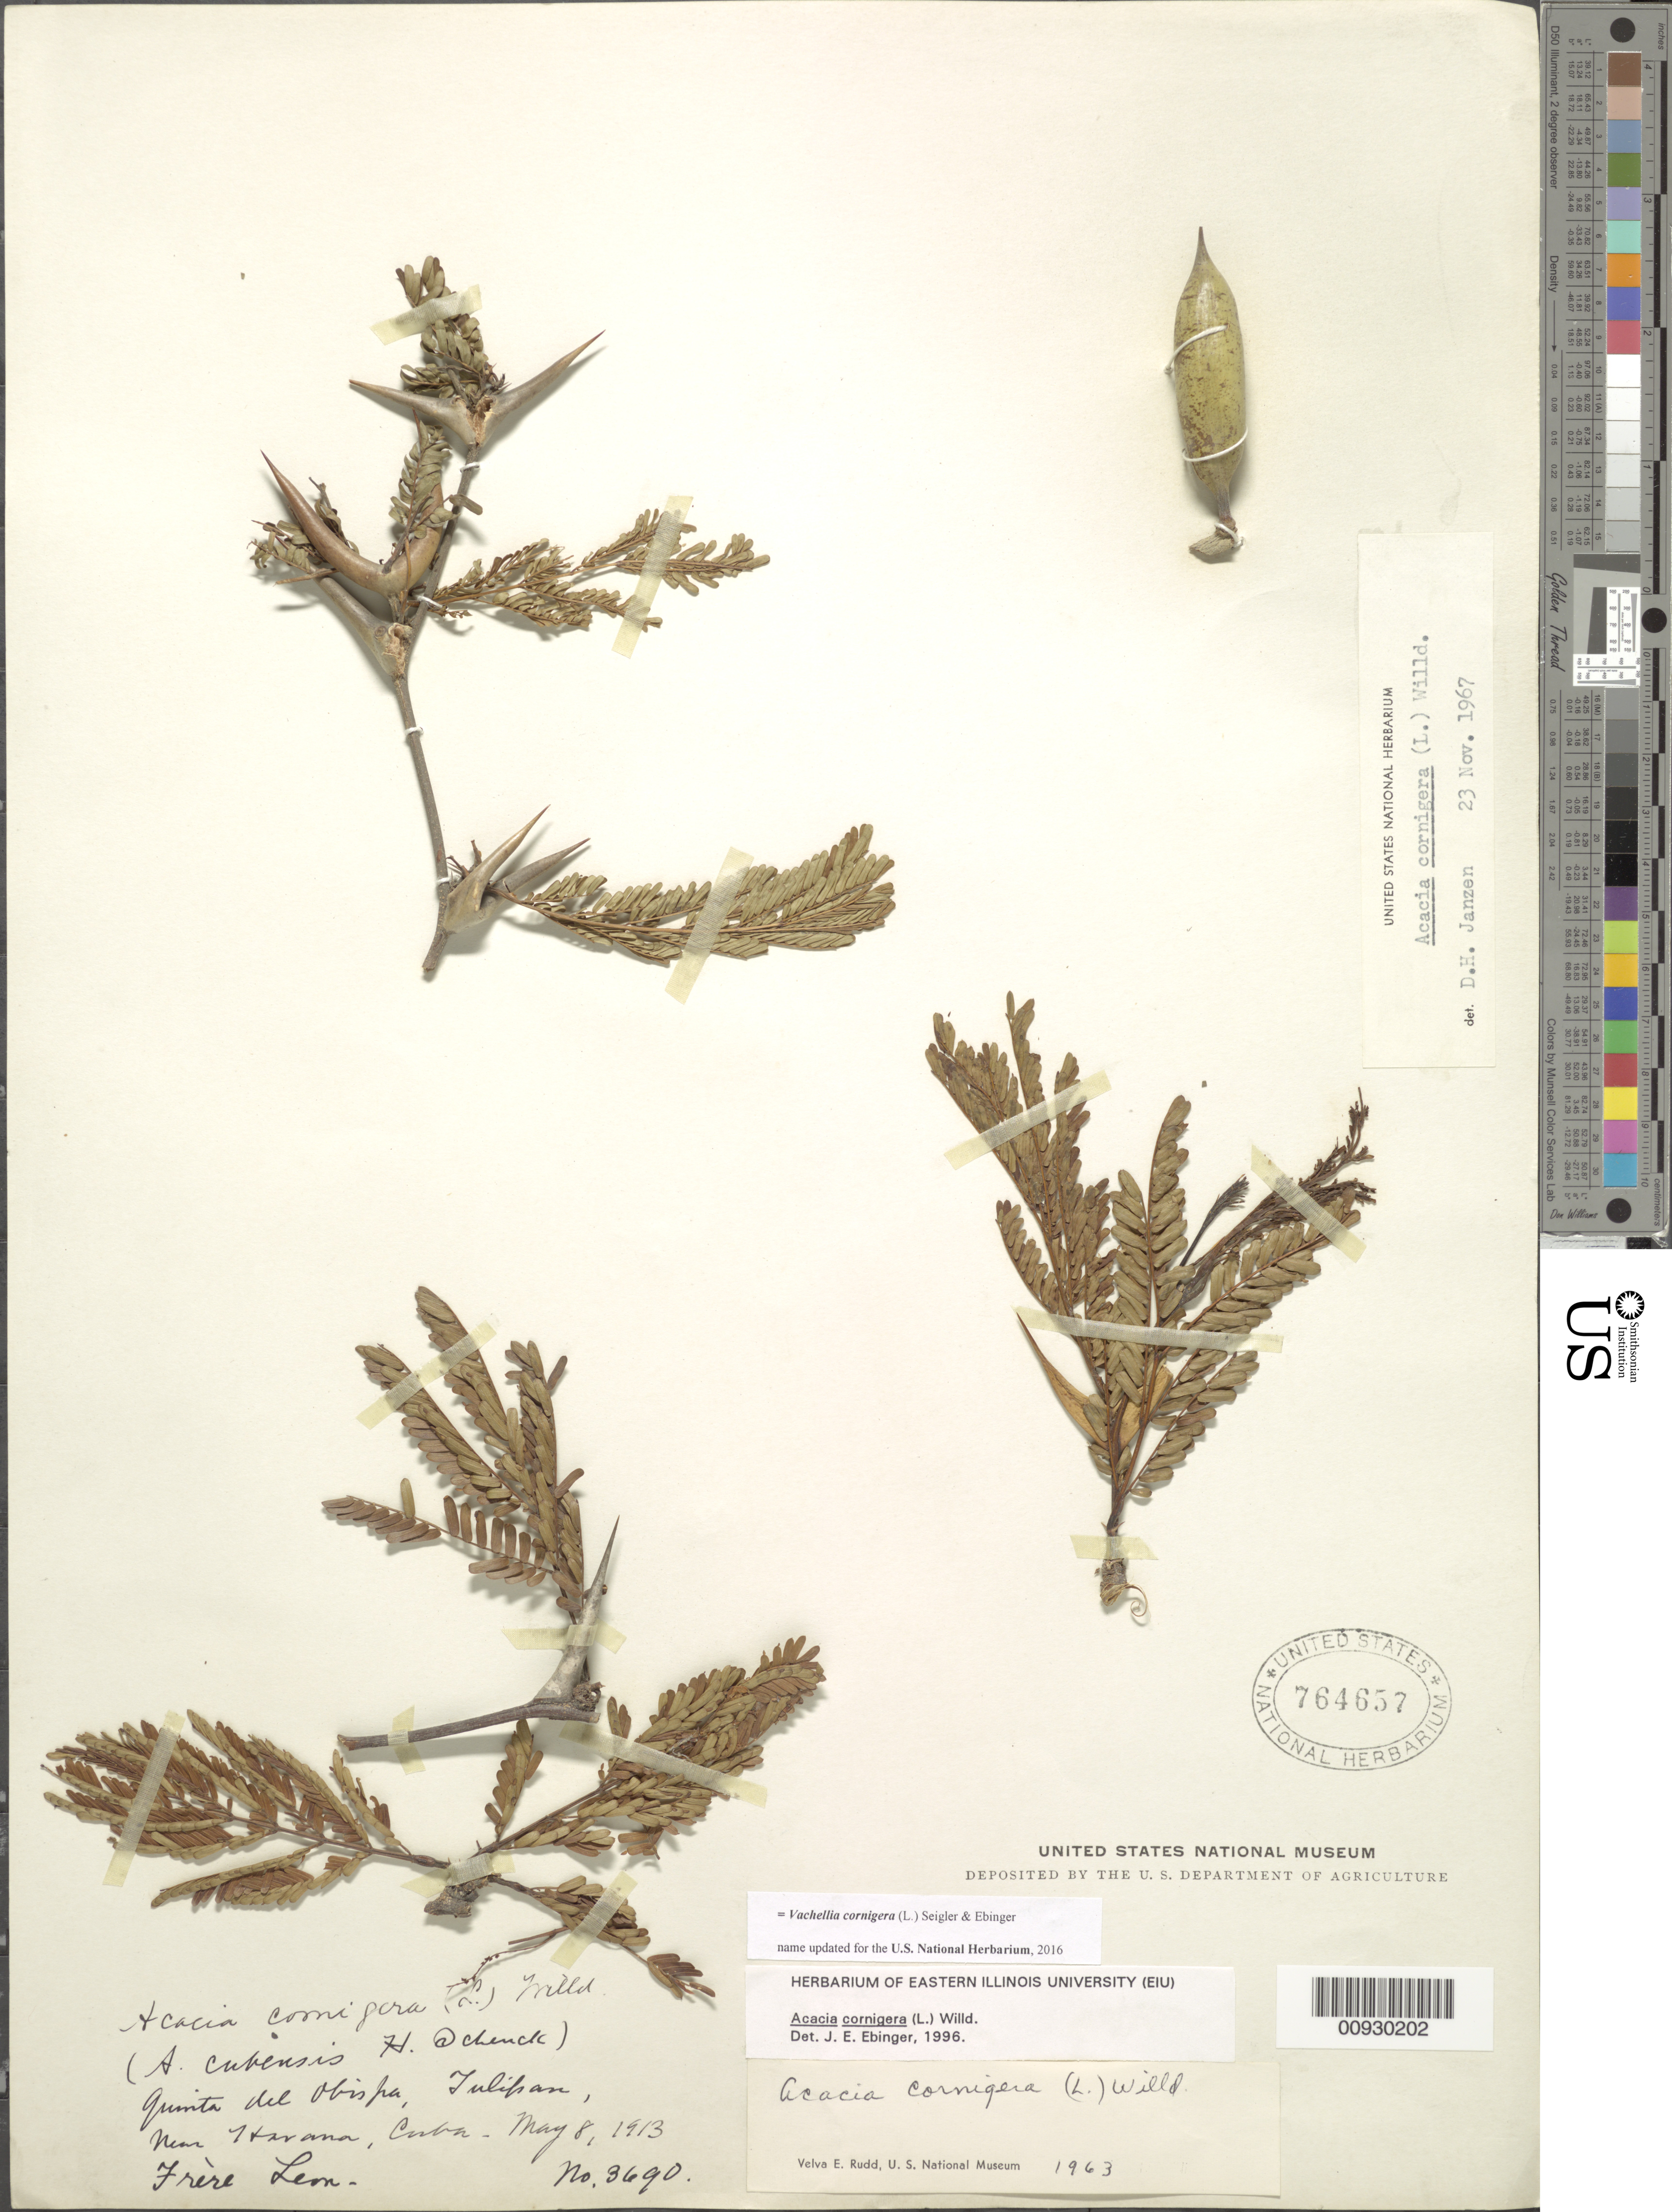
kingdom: Plantae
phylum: Tracheophyta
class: Magnoliopsida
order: Fabales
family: Fabaceae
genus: Vachellia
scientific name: Vachellia cornigera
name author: (L.) Seigler & Ebinger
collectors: Bro. León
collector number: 3690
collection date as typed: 08 May 1913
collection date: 1913-05-08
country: Cuba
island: Cuba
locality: Quinta del Obispa, Tuliban, near Havanna, Cuba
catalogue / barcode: US 764657